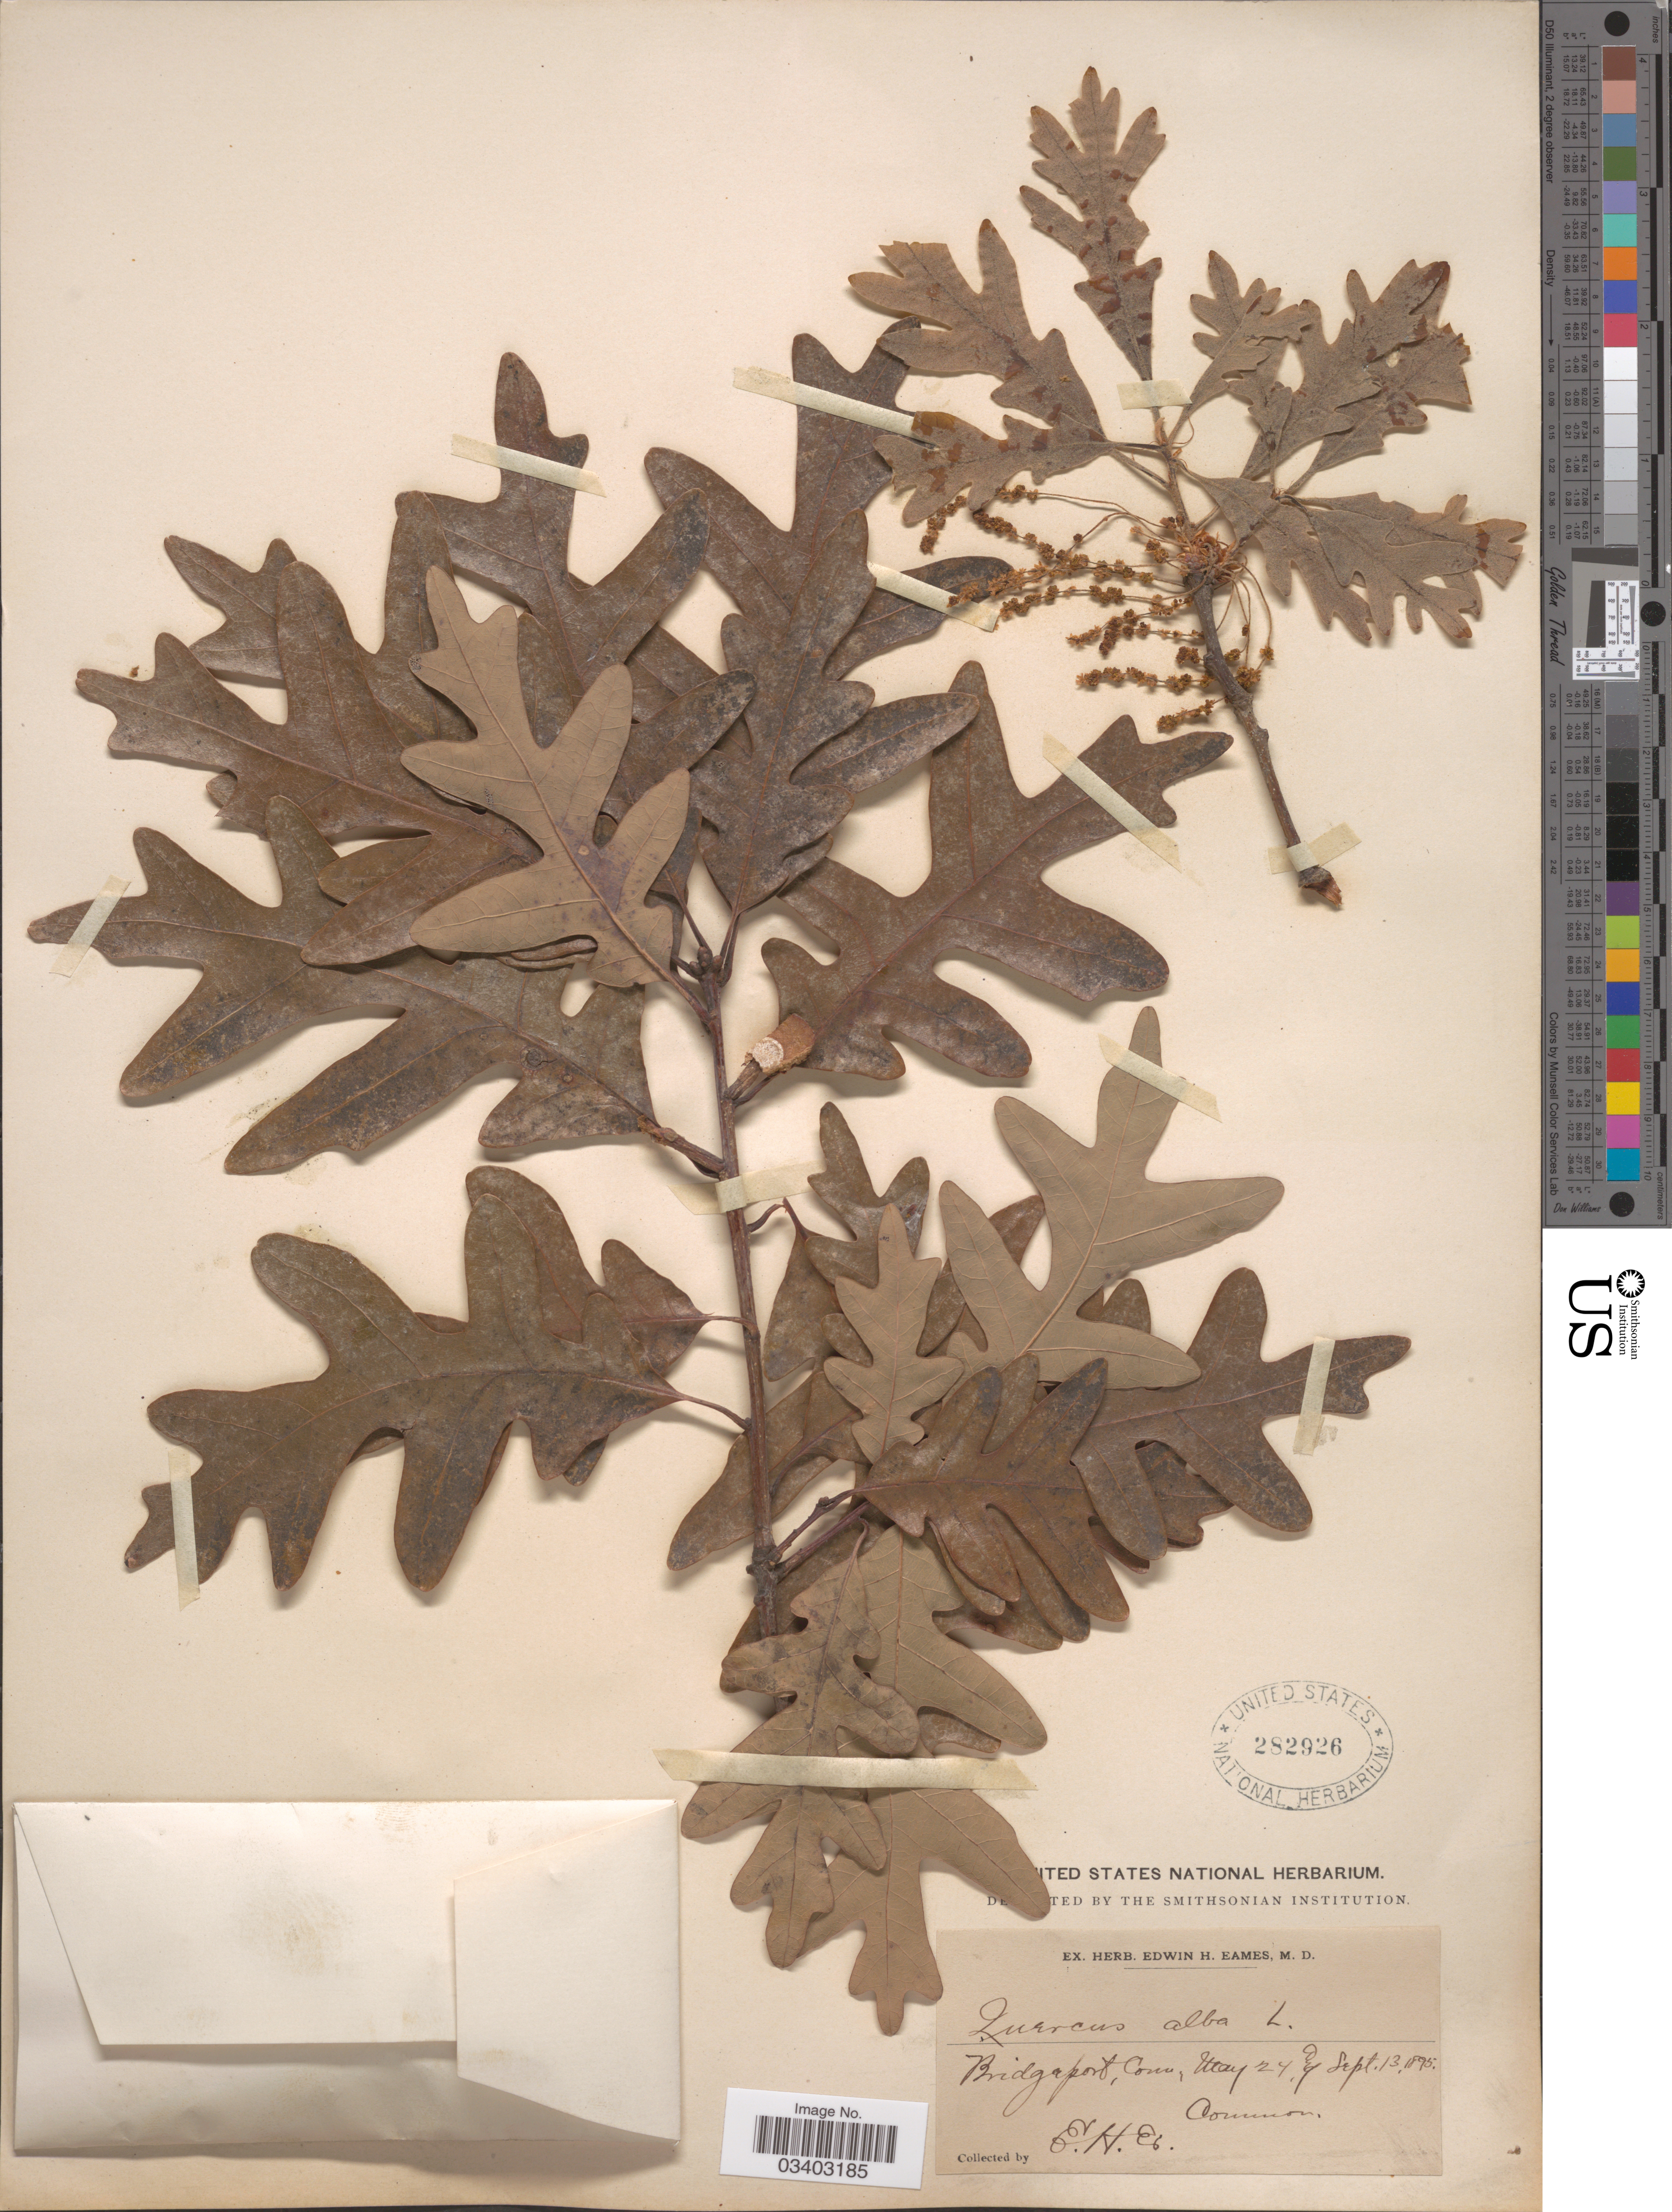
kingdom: Plantae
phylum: Tracheophyta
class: Magnoliopsida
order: Fagales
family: Fagaceae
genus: Quercus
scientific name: Quercus alba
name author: L.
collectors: E. H. Eames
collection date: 1895-05-24/1895-09-13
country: United States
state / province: Connecticut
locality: Bridgeport.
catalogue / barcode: US 282926